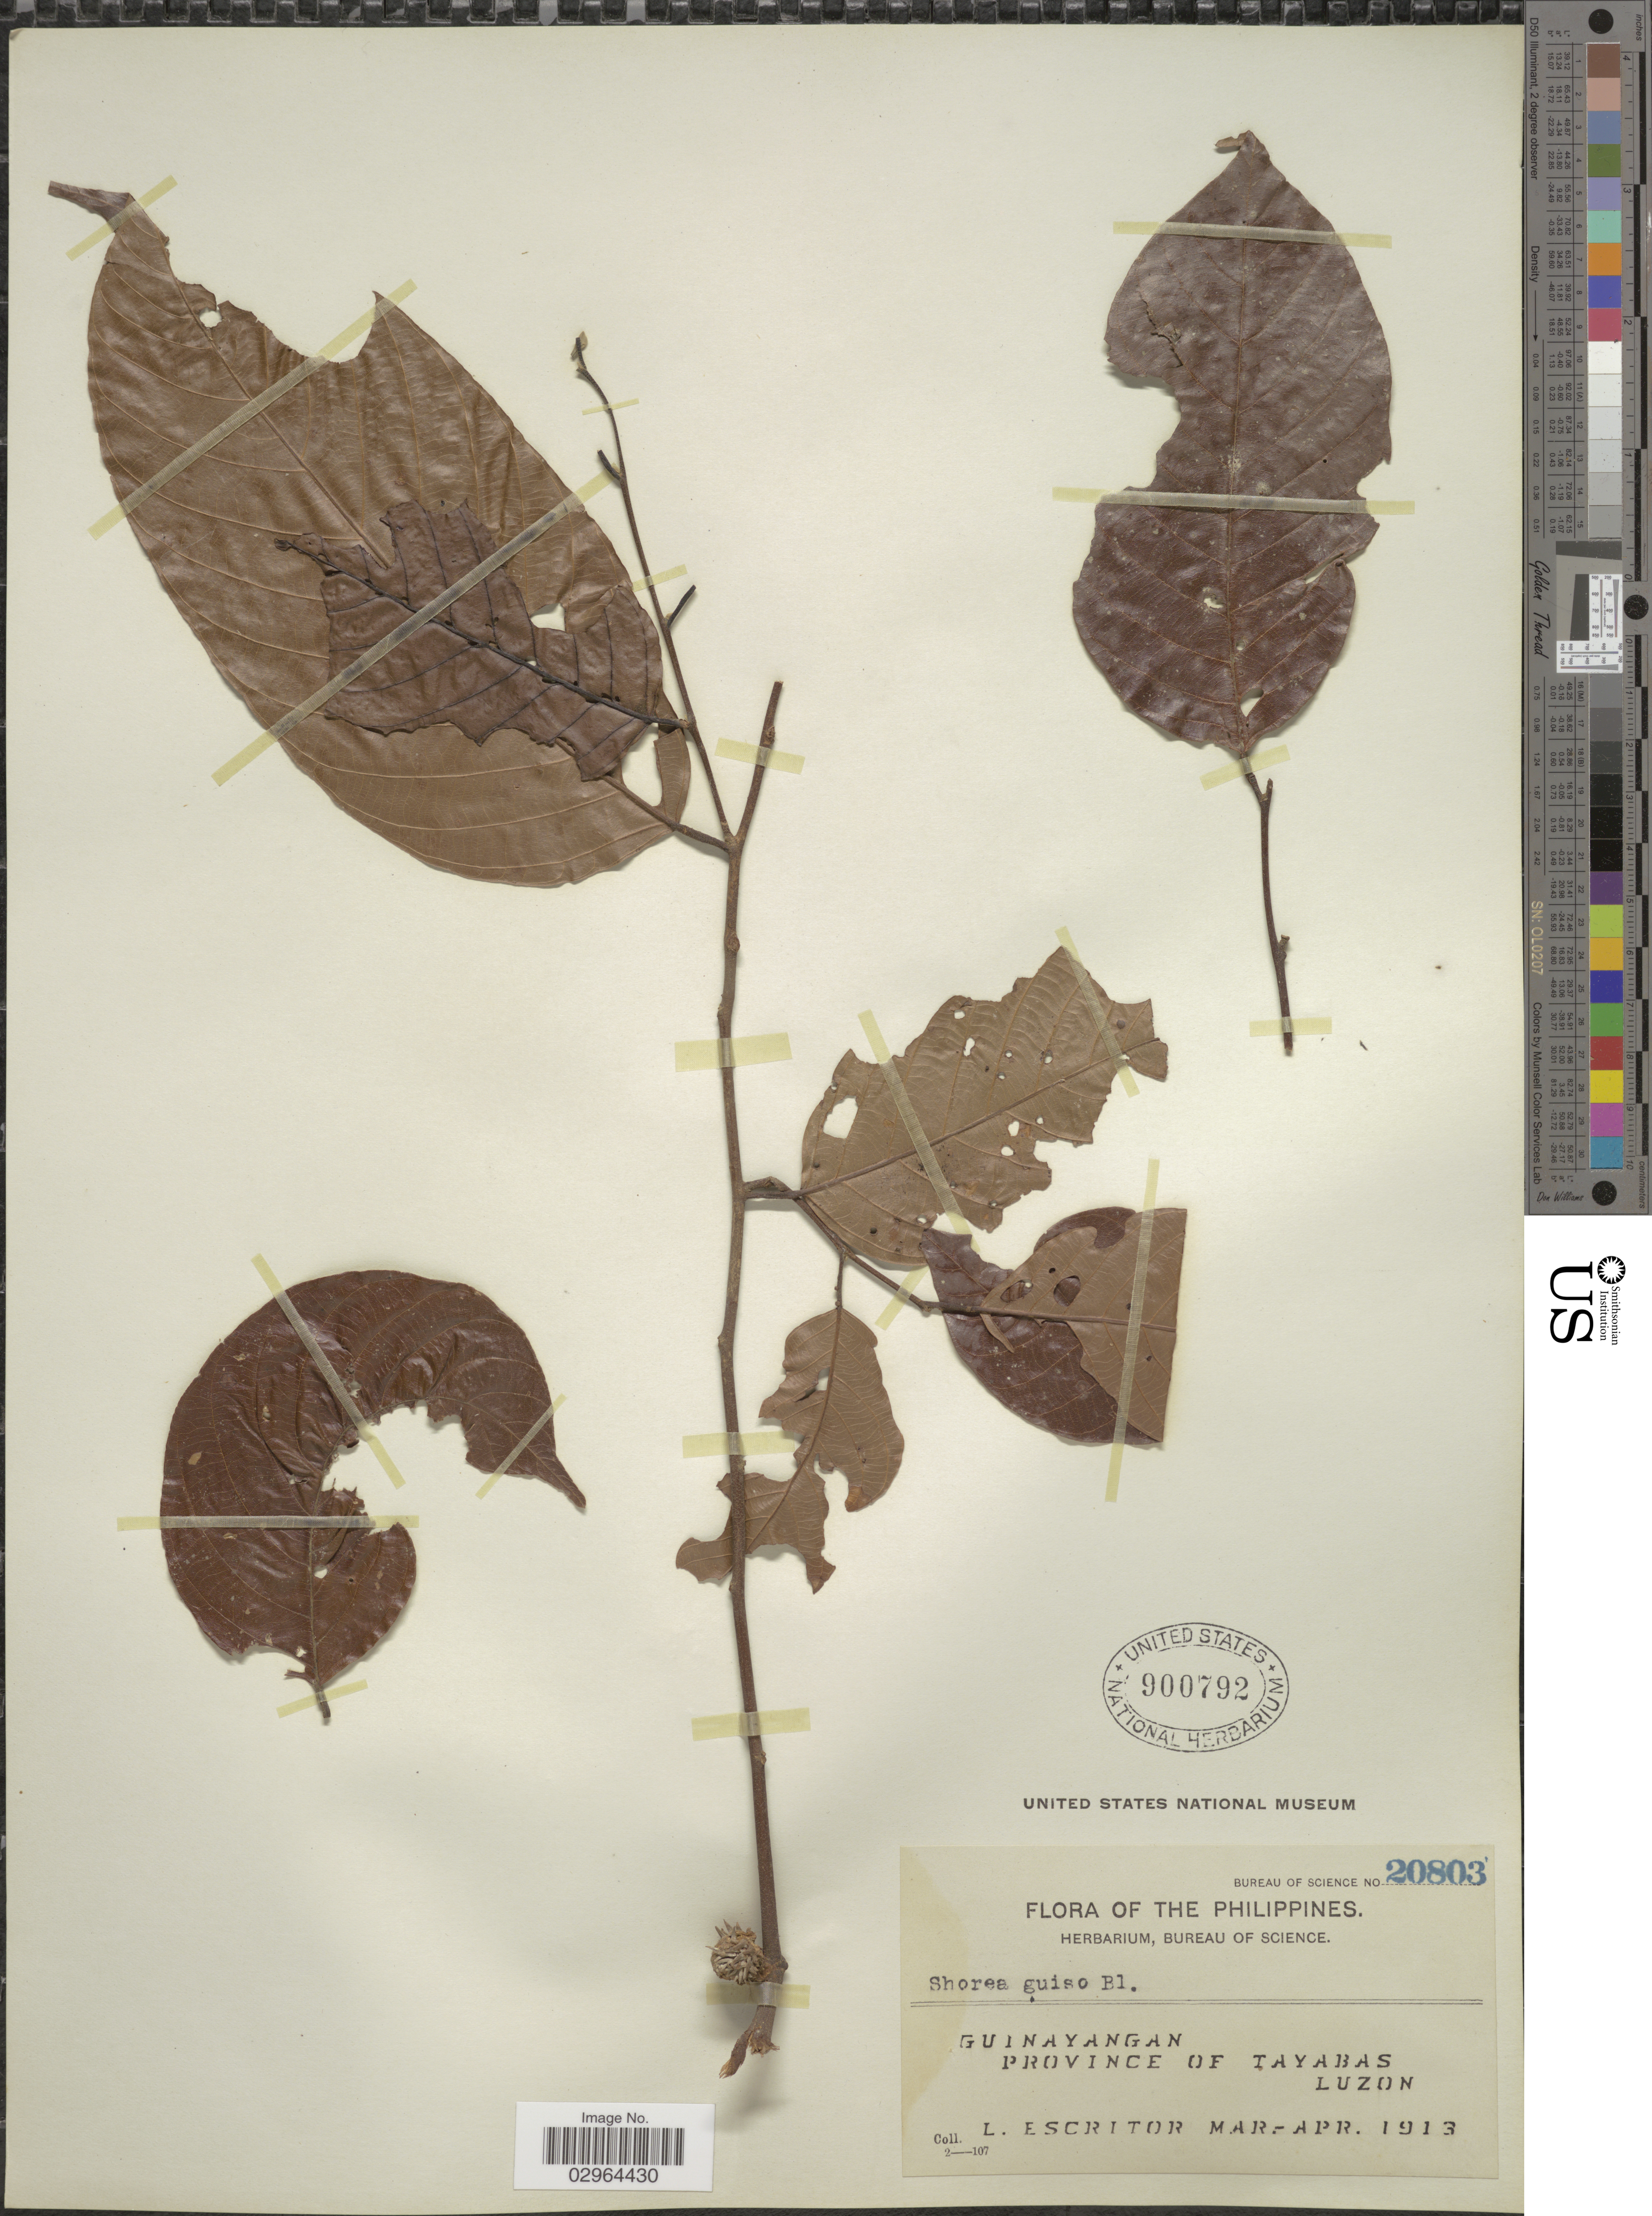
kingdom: Plantae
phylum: Tracheophyta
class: Magnoliopsida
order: Malvales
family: Dipterocarpaceae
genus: Shorea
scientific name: Shorea guiso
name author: (Blanco) Blume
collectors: L. Escritor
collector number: Bureau of Science 20803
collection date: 1913-03/1913-04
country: Philippines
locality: Guinayangan, Province of Tayabas, Luzon.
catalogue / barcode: US 900792